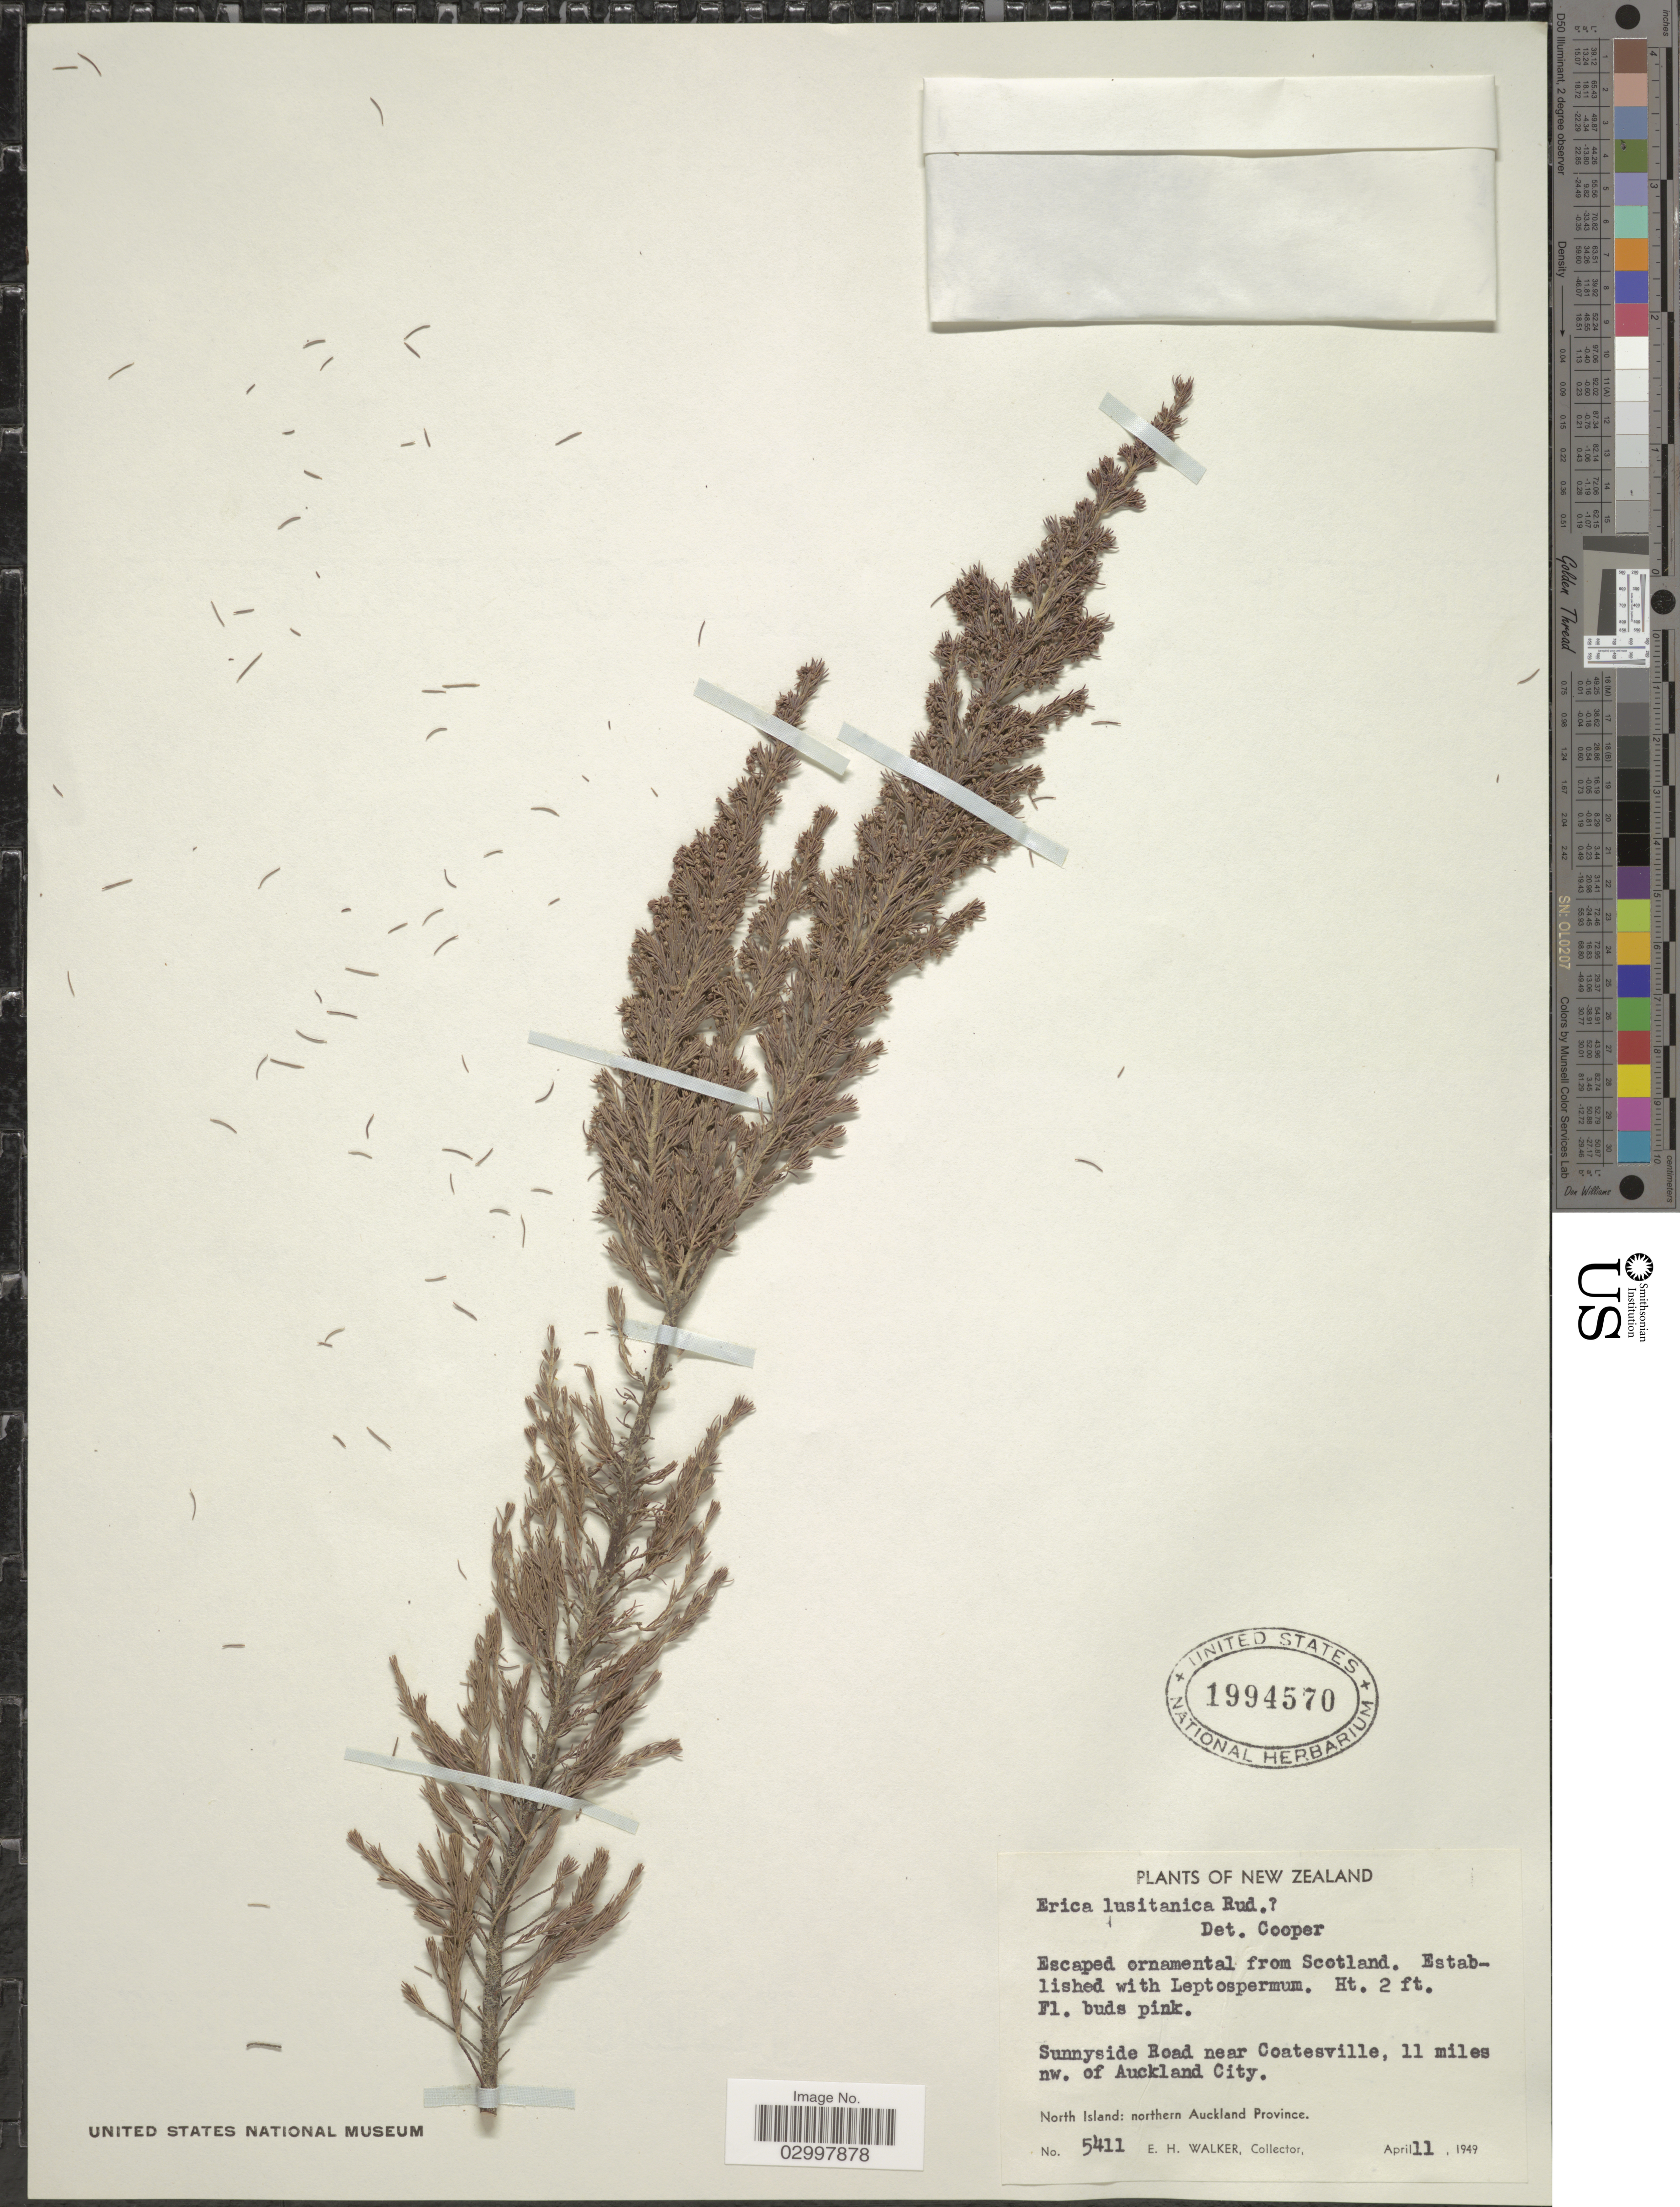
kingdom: Plantae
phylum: Tracheophyta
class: Magnoliopsida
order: Ericales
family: Ericaceae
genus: Erica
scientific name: Erica lusitanica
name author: Rudolphi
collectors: E. H. Walker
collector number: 5411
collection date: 1949-04-11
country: New Zealand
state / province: Auckland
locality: Sunnyside Road near Coatesville, 11 miles nw. of Auckland City. North Island: northern Auckland Province.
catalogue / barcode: US 1994570